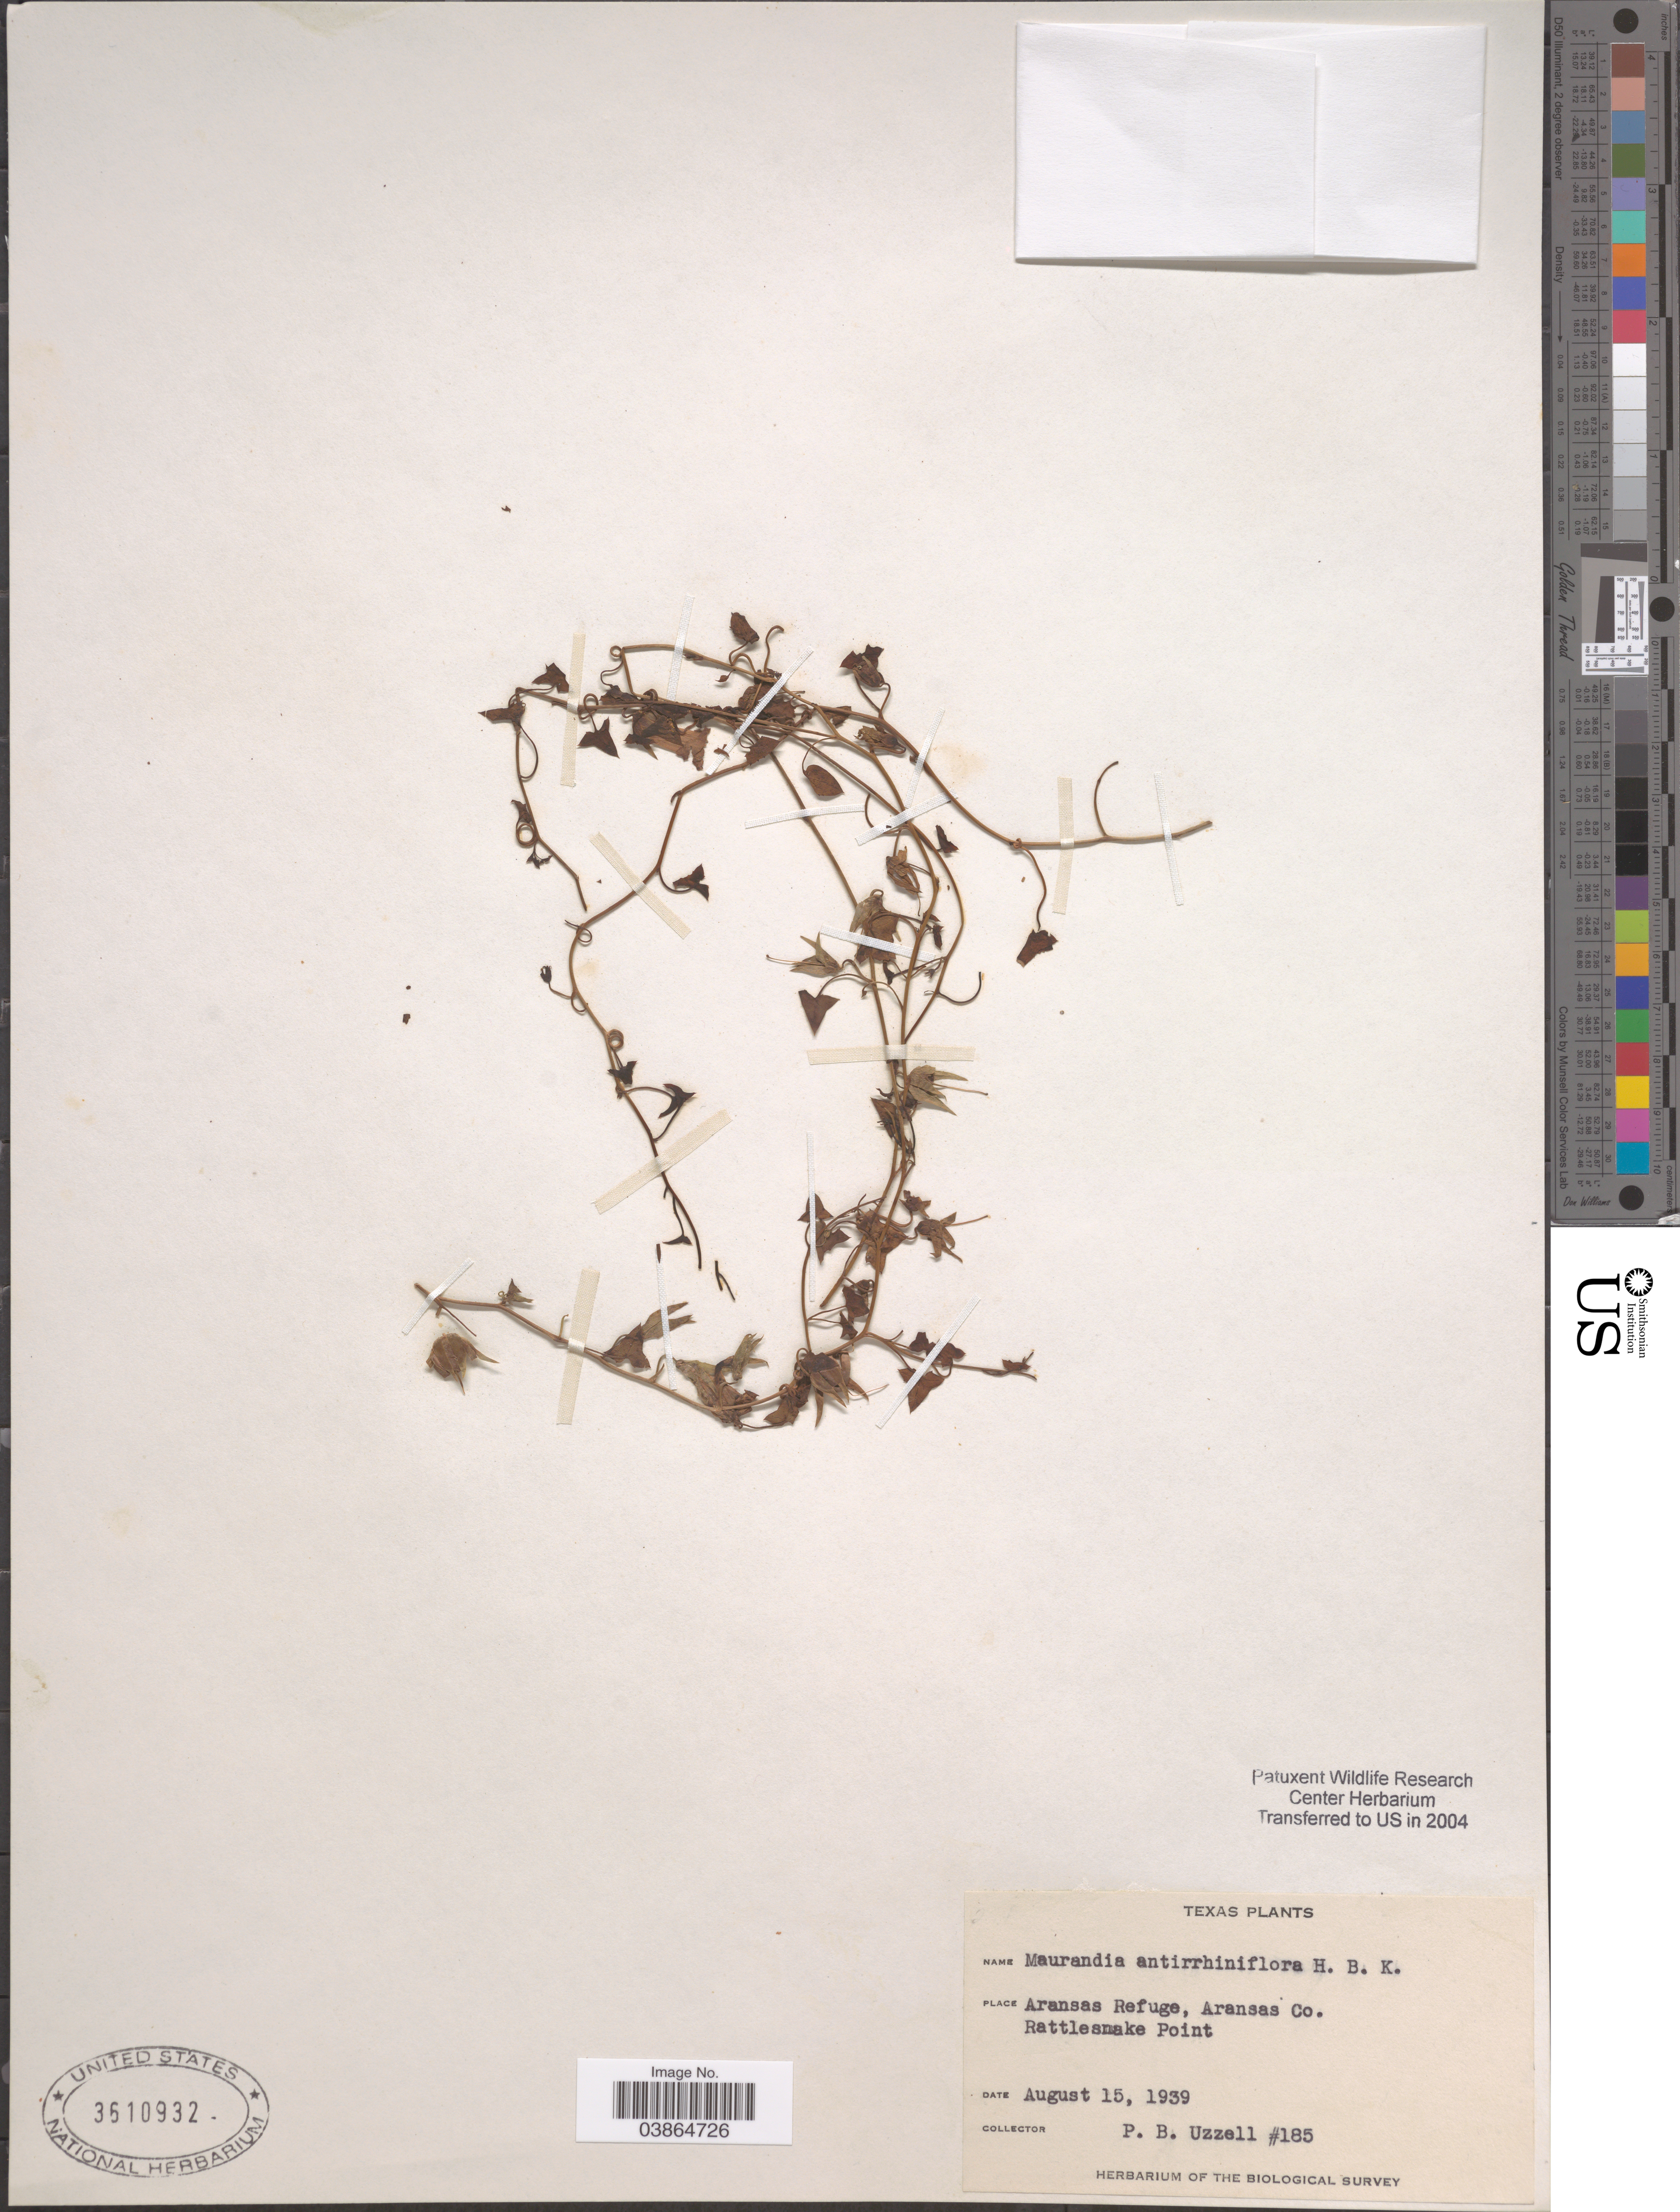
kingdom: Plantae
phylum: Tracheophyta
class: Magnoliopsida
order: Lamiales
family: Plantaginaceae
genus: Maurandya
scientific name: Maurandya antirrhiniflora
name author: Humb. & Bonpl. ex Willd.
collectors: P. Uzzell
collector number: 185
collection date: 1939-08-15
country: United States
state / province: Texas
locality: Aransas Refuge, Aransas Co. Rattlesnake Point.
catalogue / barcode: US 3610932